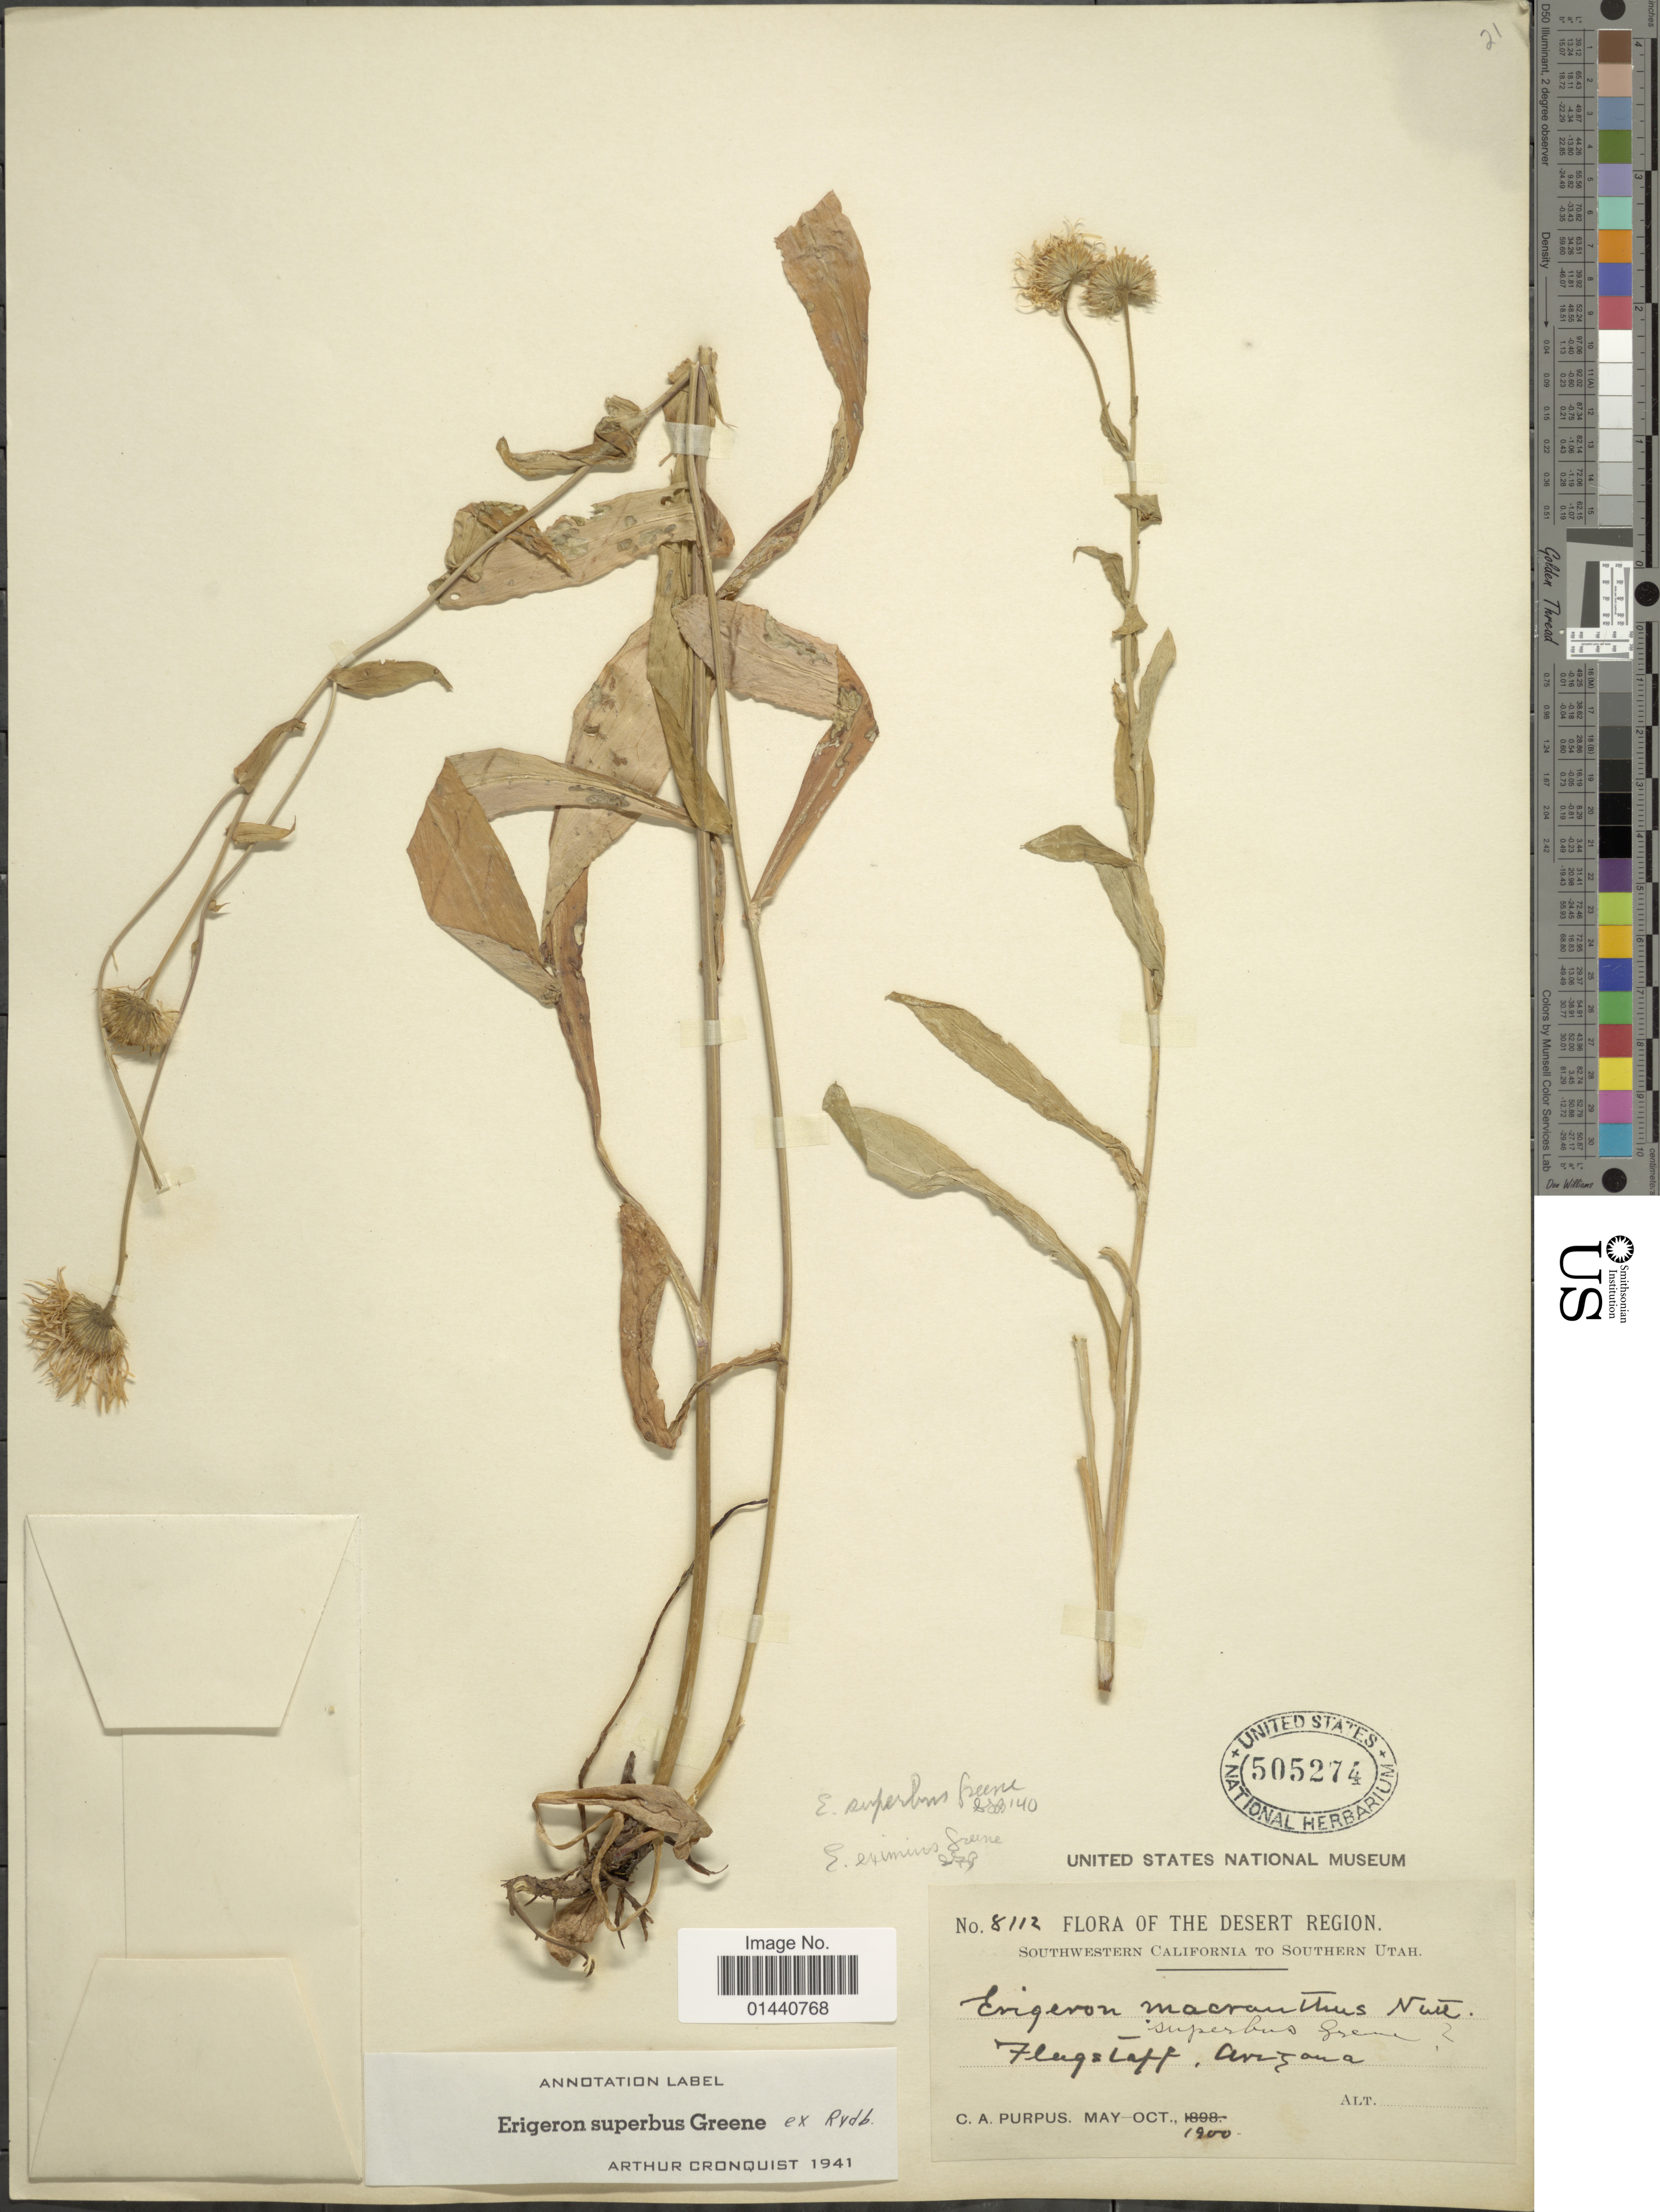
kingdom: Plantae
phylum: Tracheophyta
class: Magnoliopsida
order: Asterales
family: Asteraceae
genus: Erigeron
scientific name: Erigeron superbus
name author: Greene ex Rydb.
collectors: C. A. Purpus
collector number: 8112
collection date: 1900-05/1900-10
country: United States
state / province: Arizona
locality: The Desert Region. Flagstaff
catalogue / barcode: US 505274